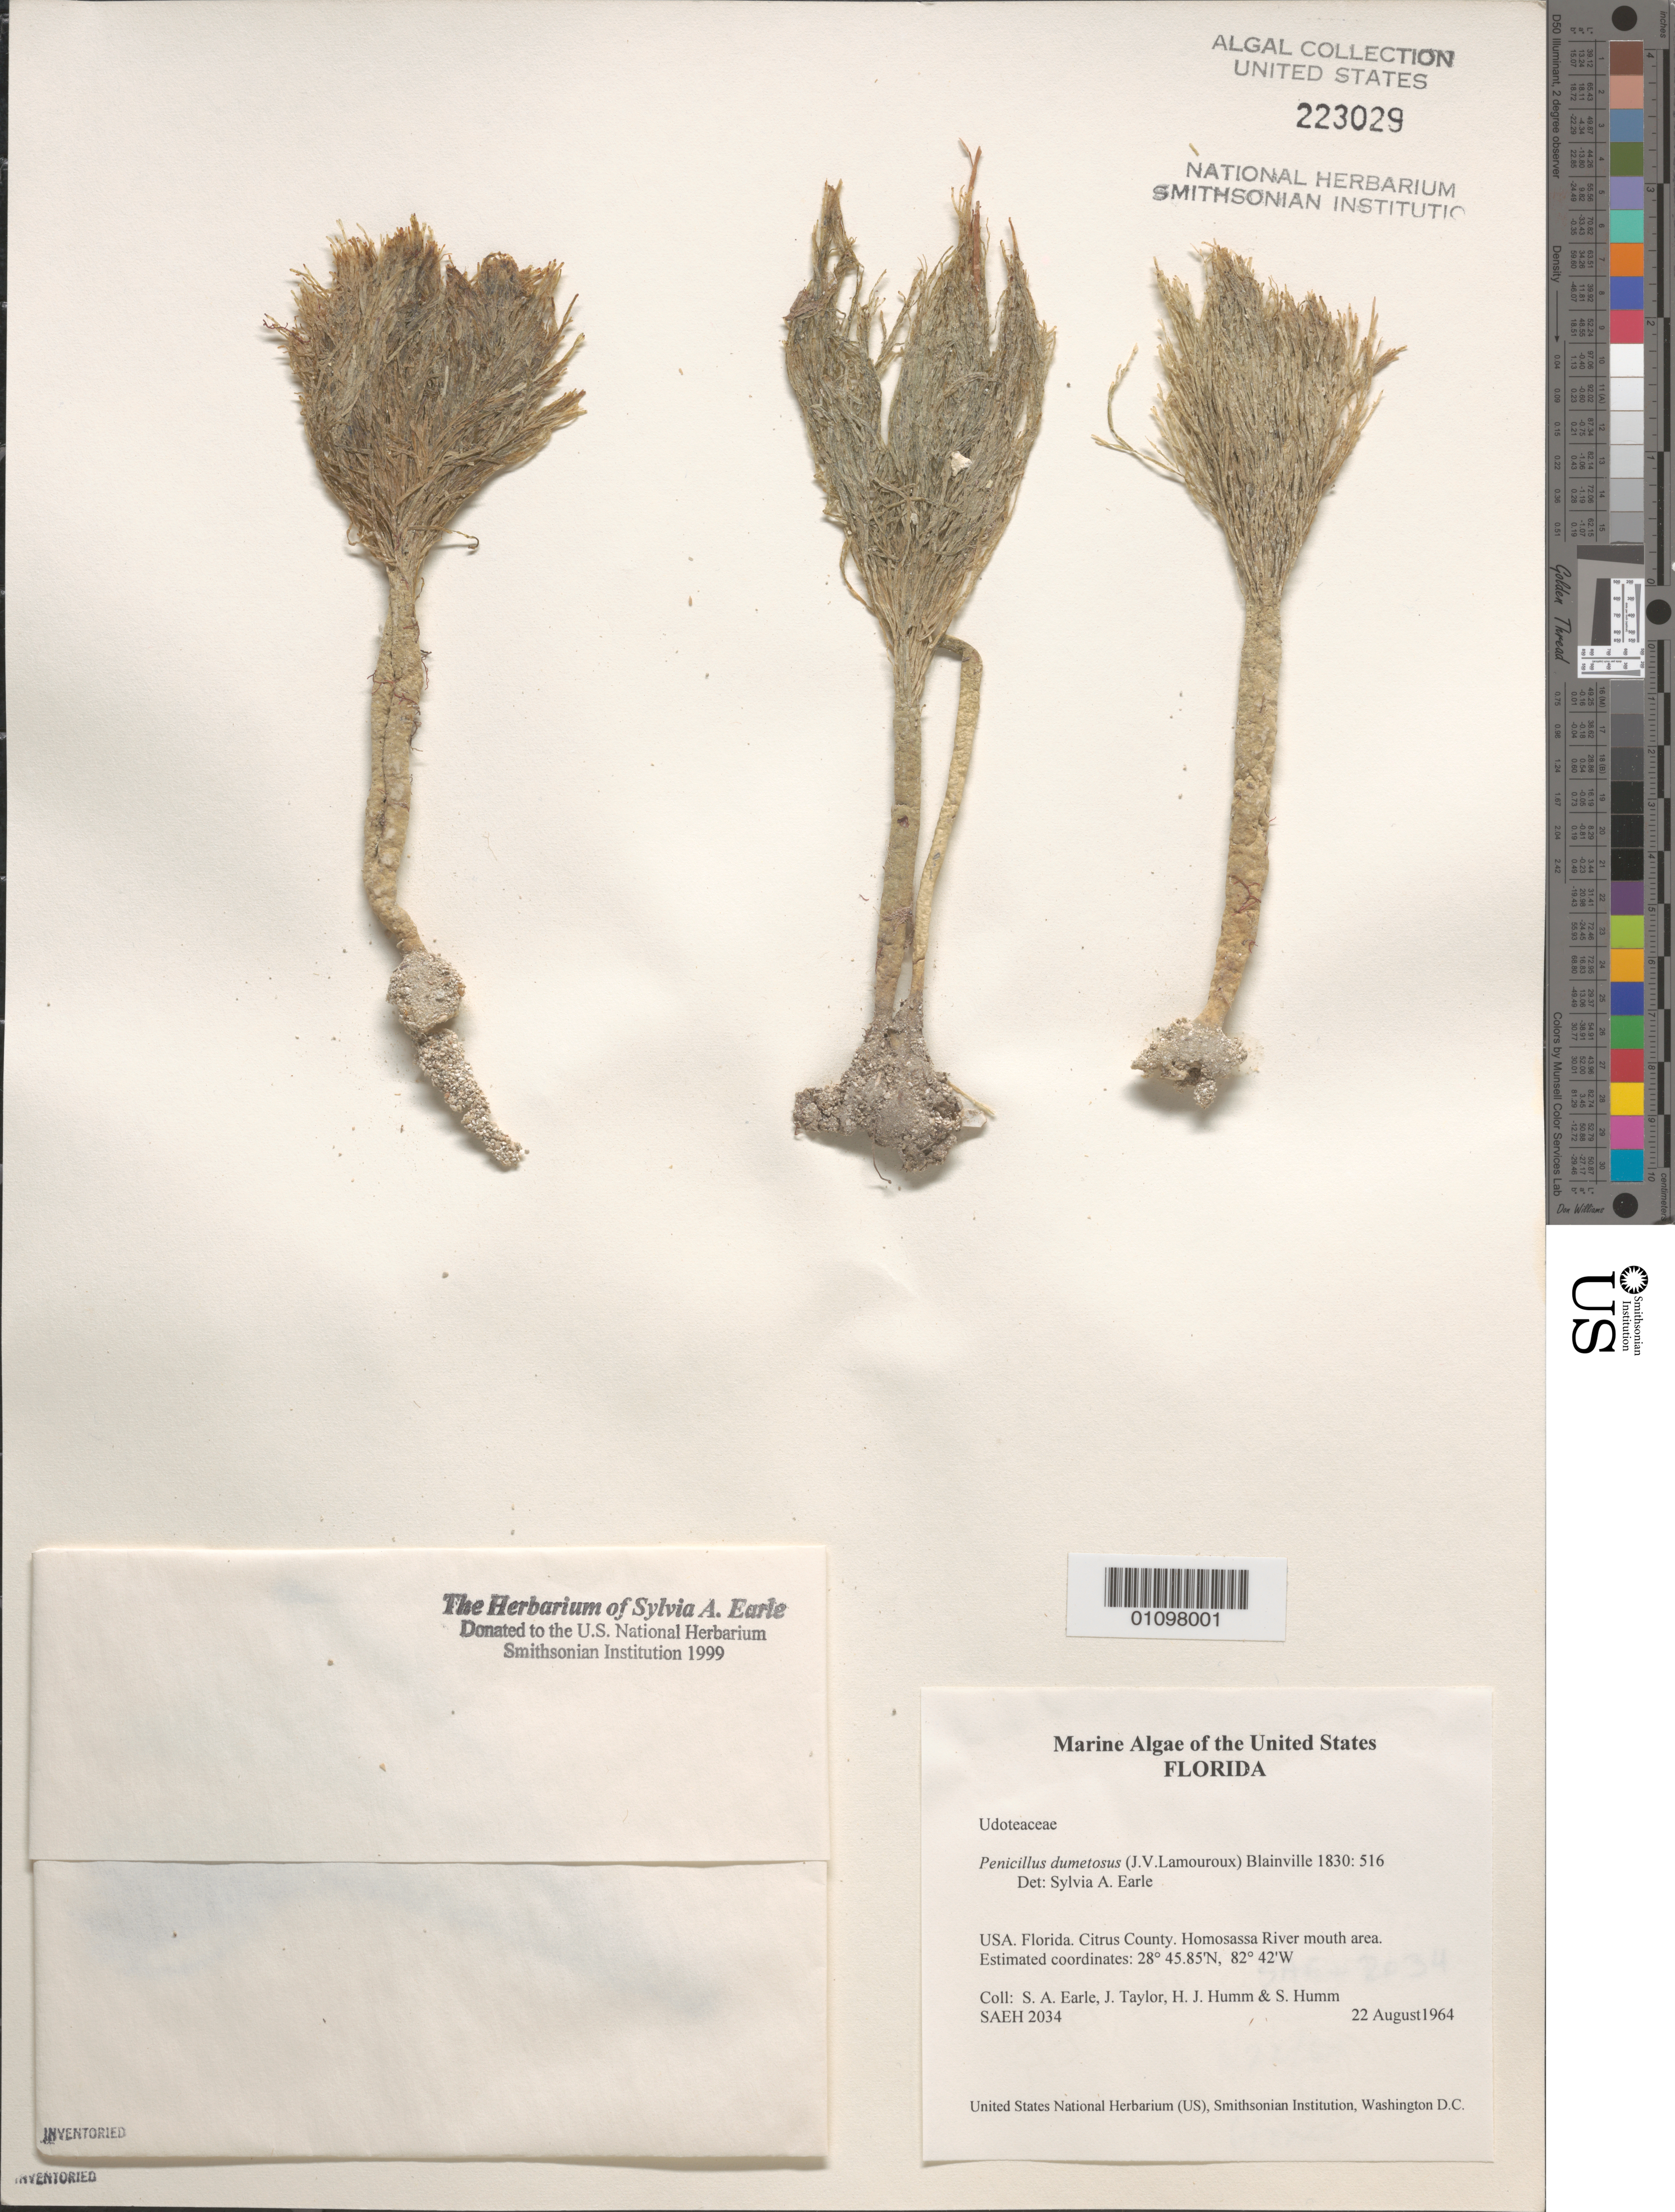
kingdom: Plantae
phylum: Chlorophyta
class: Ulvophyceae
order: Bryopsidales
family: Udoteaceae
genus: Penicillus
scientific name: Penicillus dumetosus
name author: (J.V.Lamouroux) Blainville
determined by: Earle, S. A.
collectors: S. A. Earle, J. L. Taylor, H. J. Humm & S. Humm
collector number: SAEH 2034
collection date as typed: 22 Aug 1964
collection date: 1964-08-22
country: United States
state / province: Florida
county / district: Citrus County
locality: Homosassa River mouth area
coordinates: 28 45.85'N, 82 42'W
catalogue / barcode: US 223029